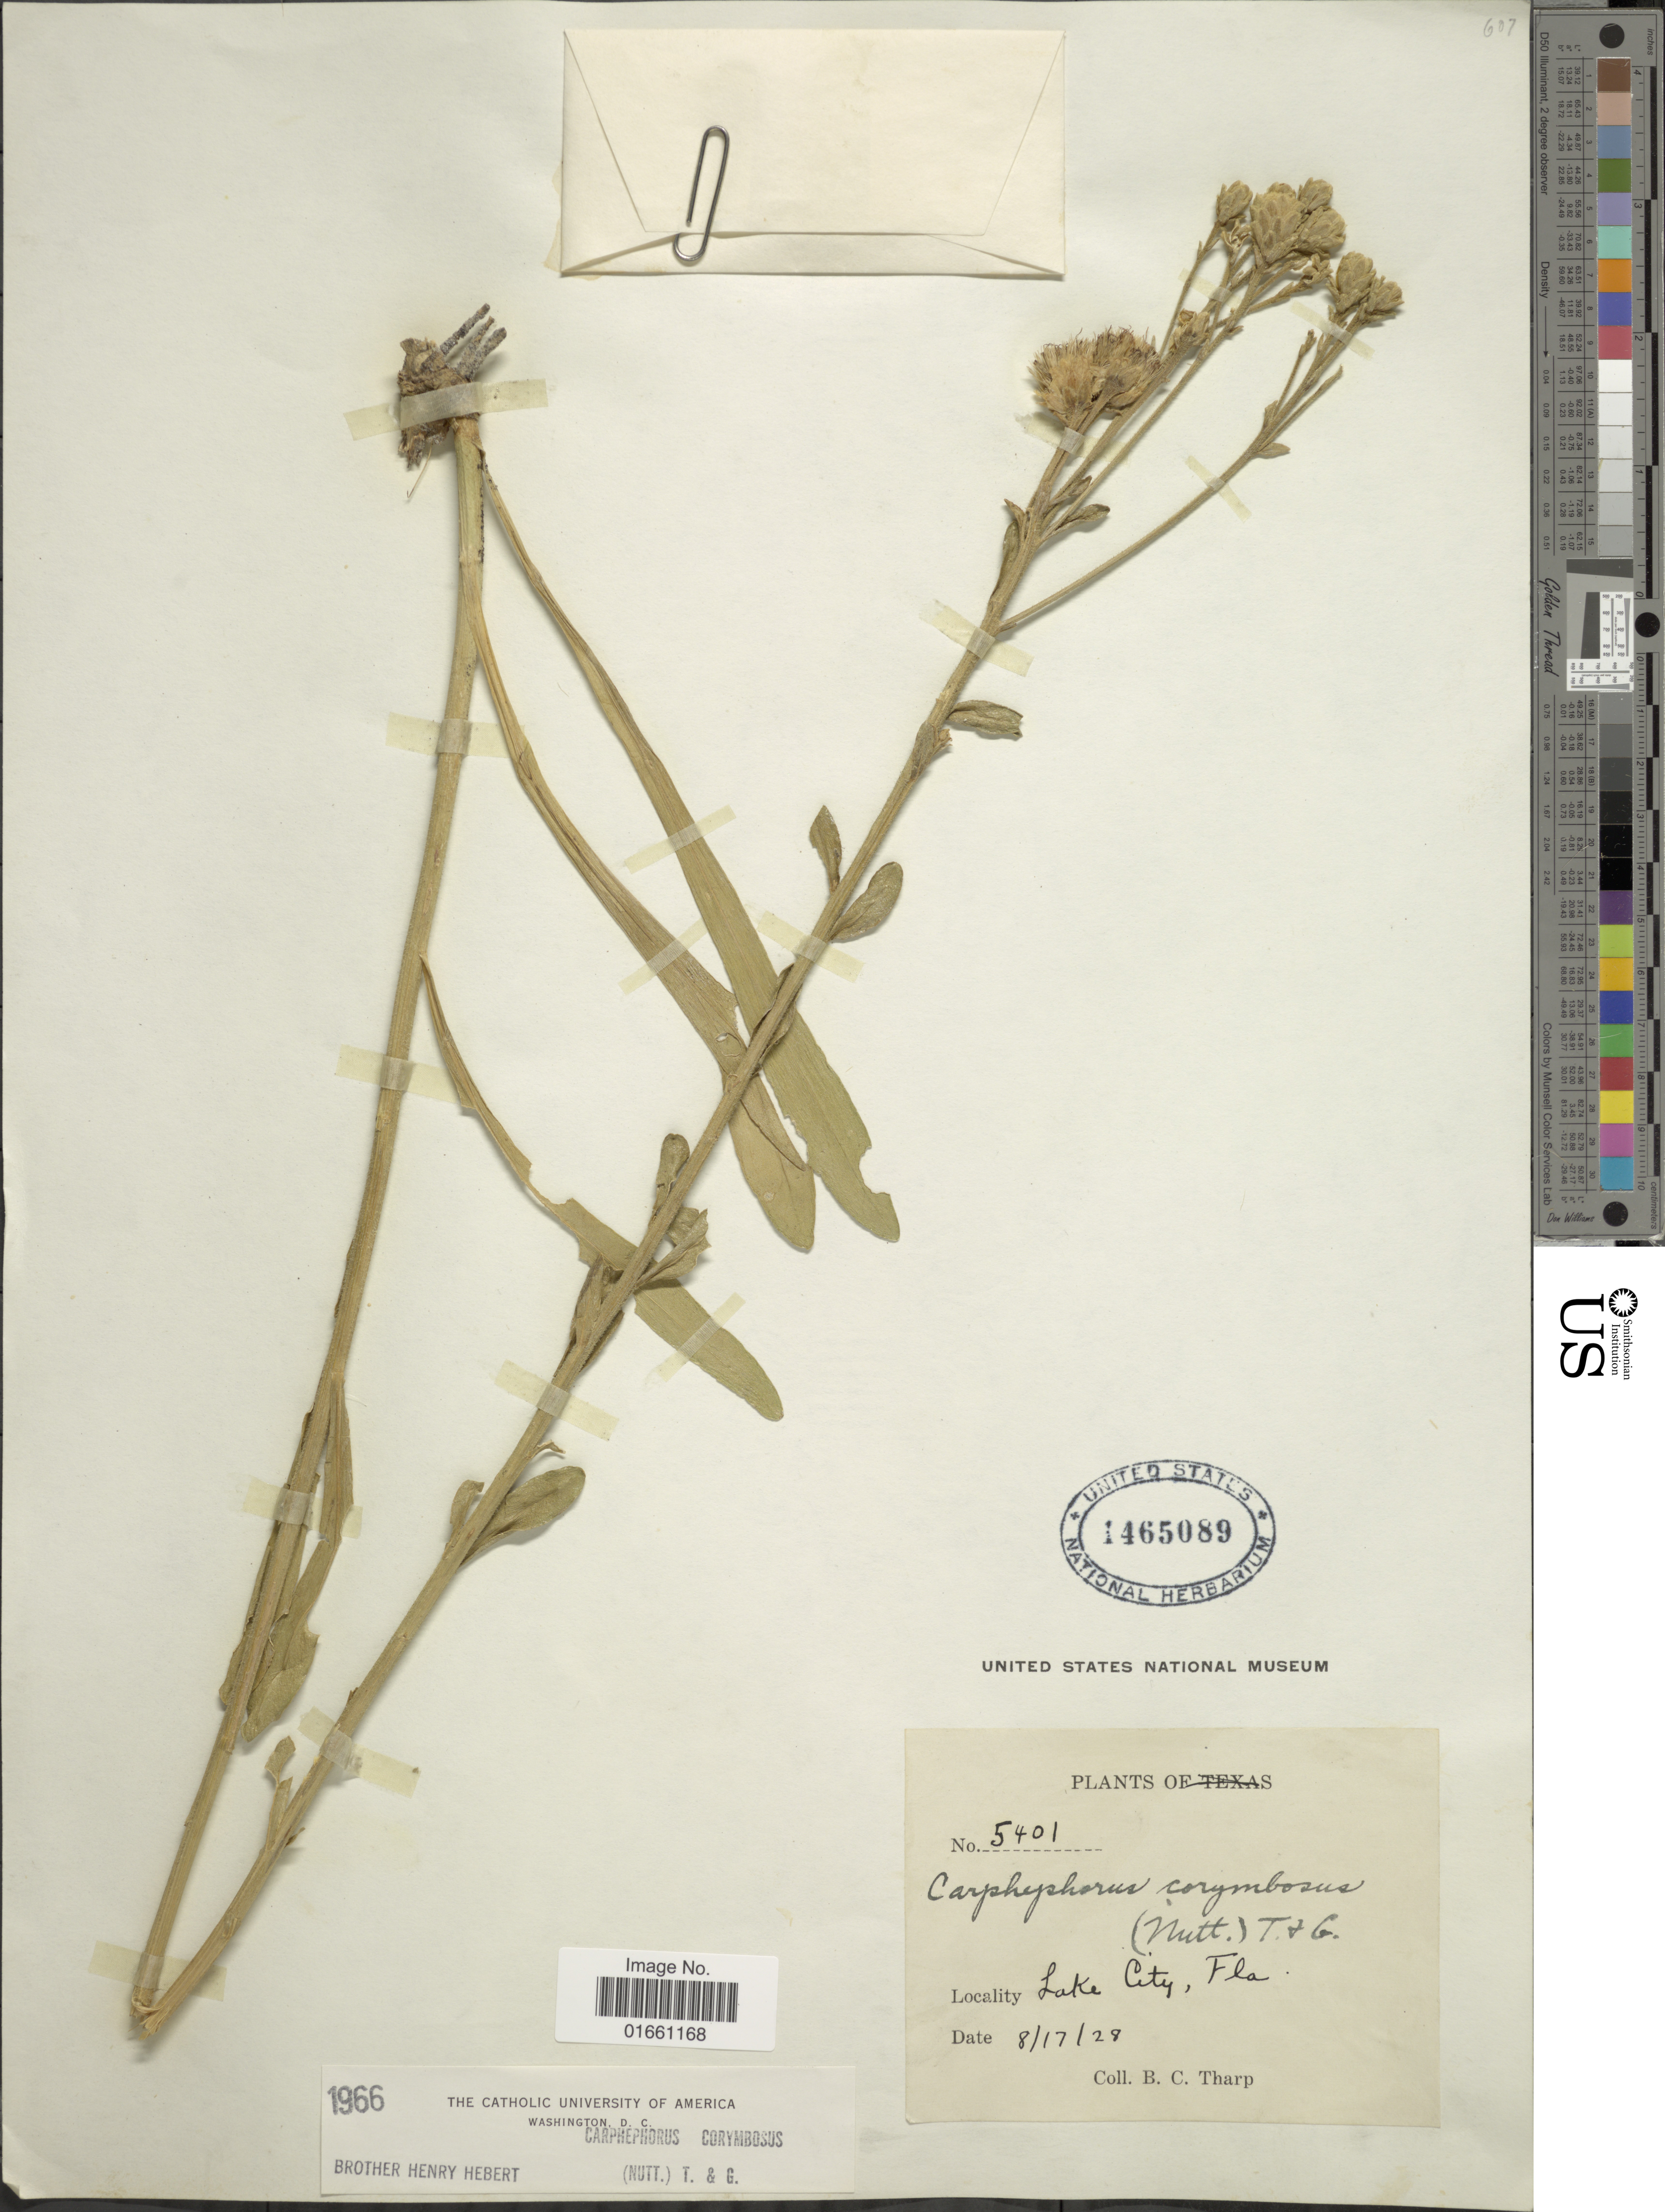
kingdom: Plantae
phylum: Tracheophyta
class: Magnoliopsida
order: Asterales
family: Asteraceae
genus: Carphephorus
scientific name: Carphephorus corymbosus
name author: (Nutt.) Torr. & A. Gray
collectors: B. C. Tharp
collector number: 5401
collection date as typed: Transcribed d/m/y: 17/8/29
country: United States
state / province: Florida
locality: Lake City.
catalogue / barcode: US 1465089